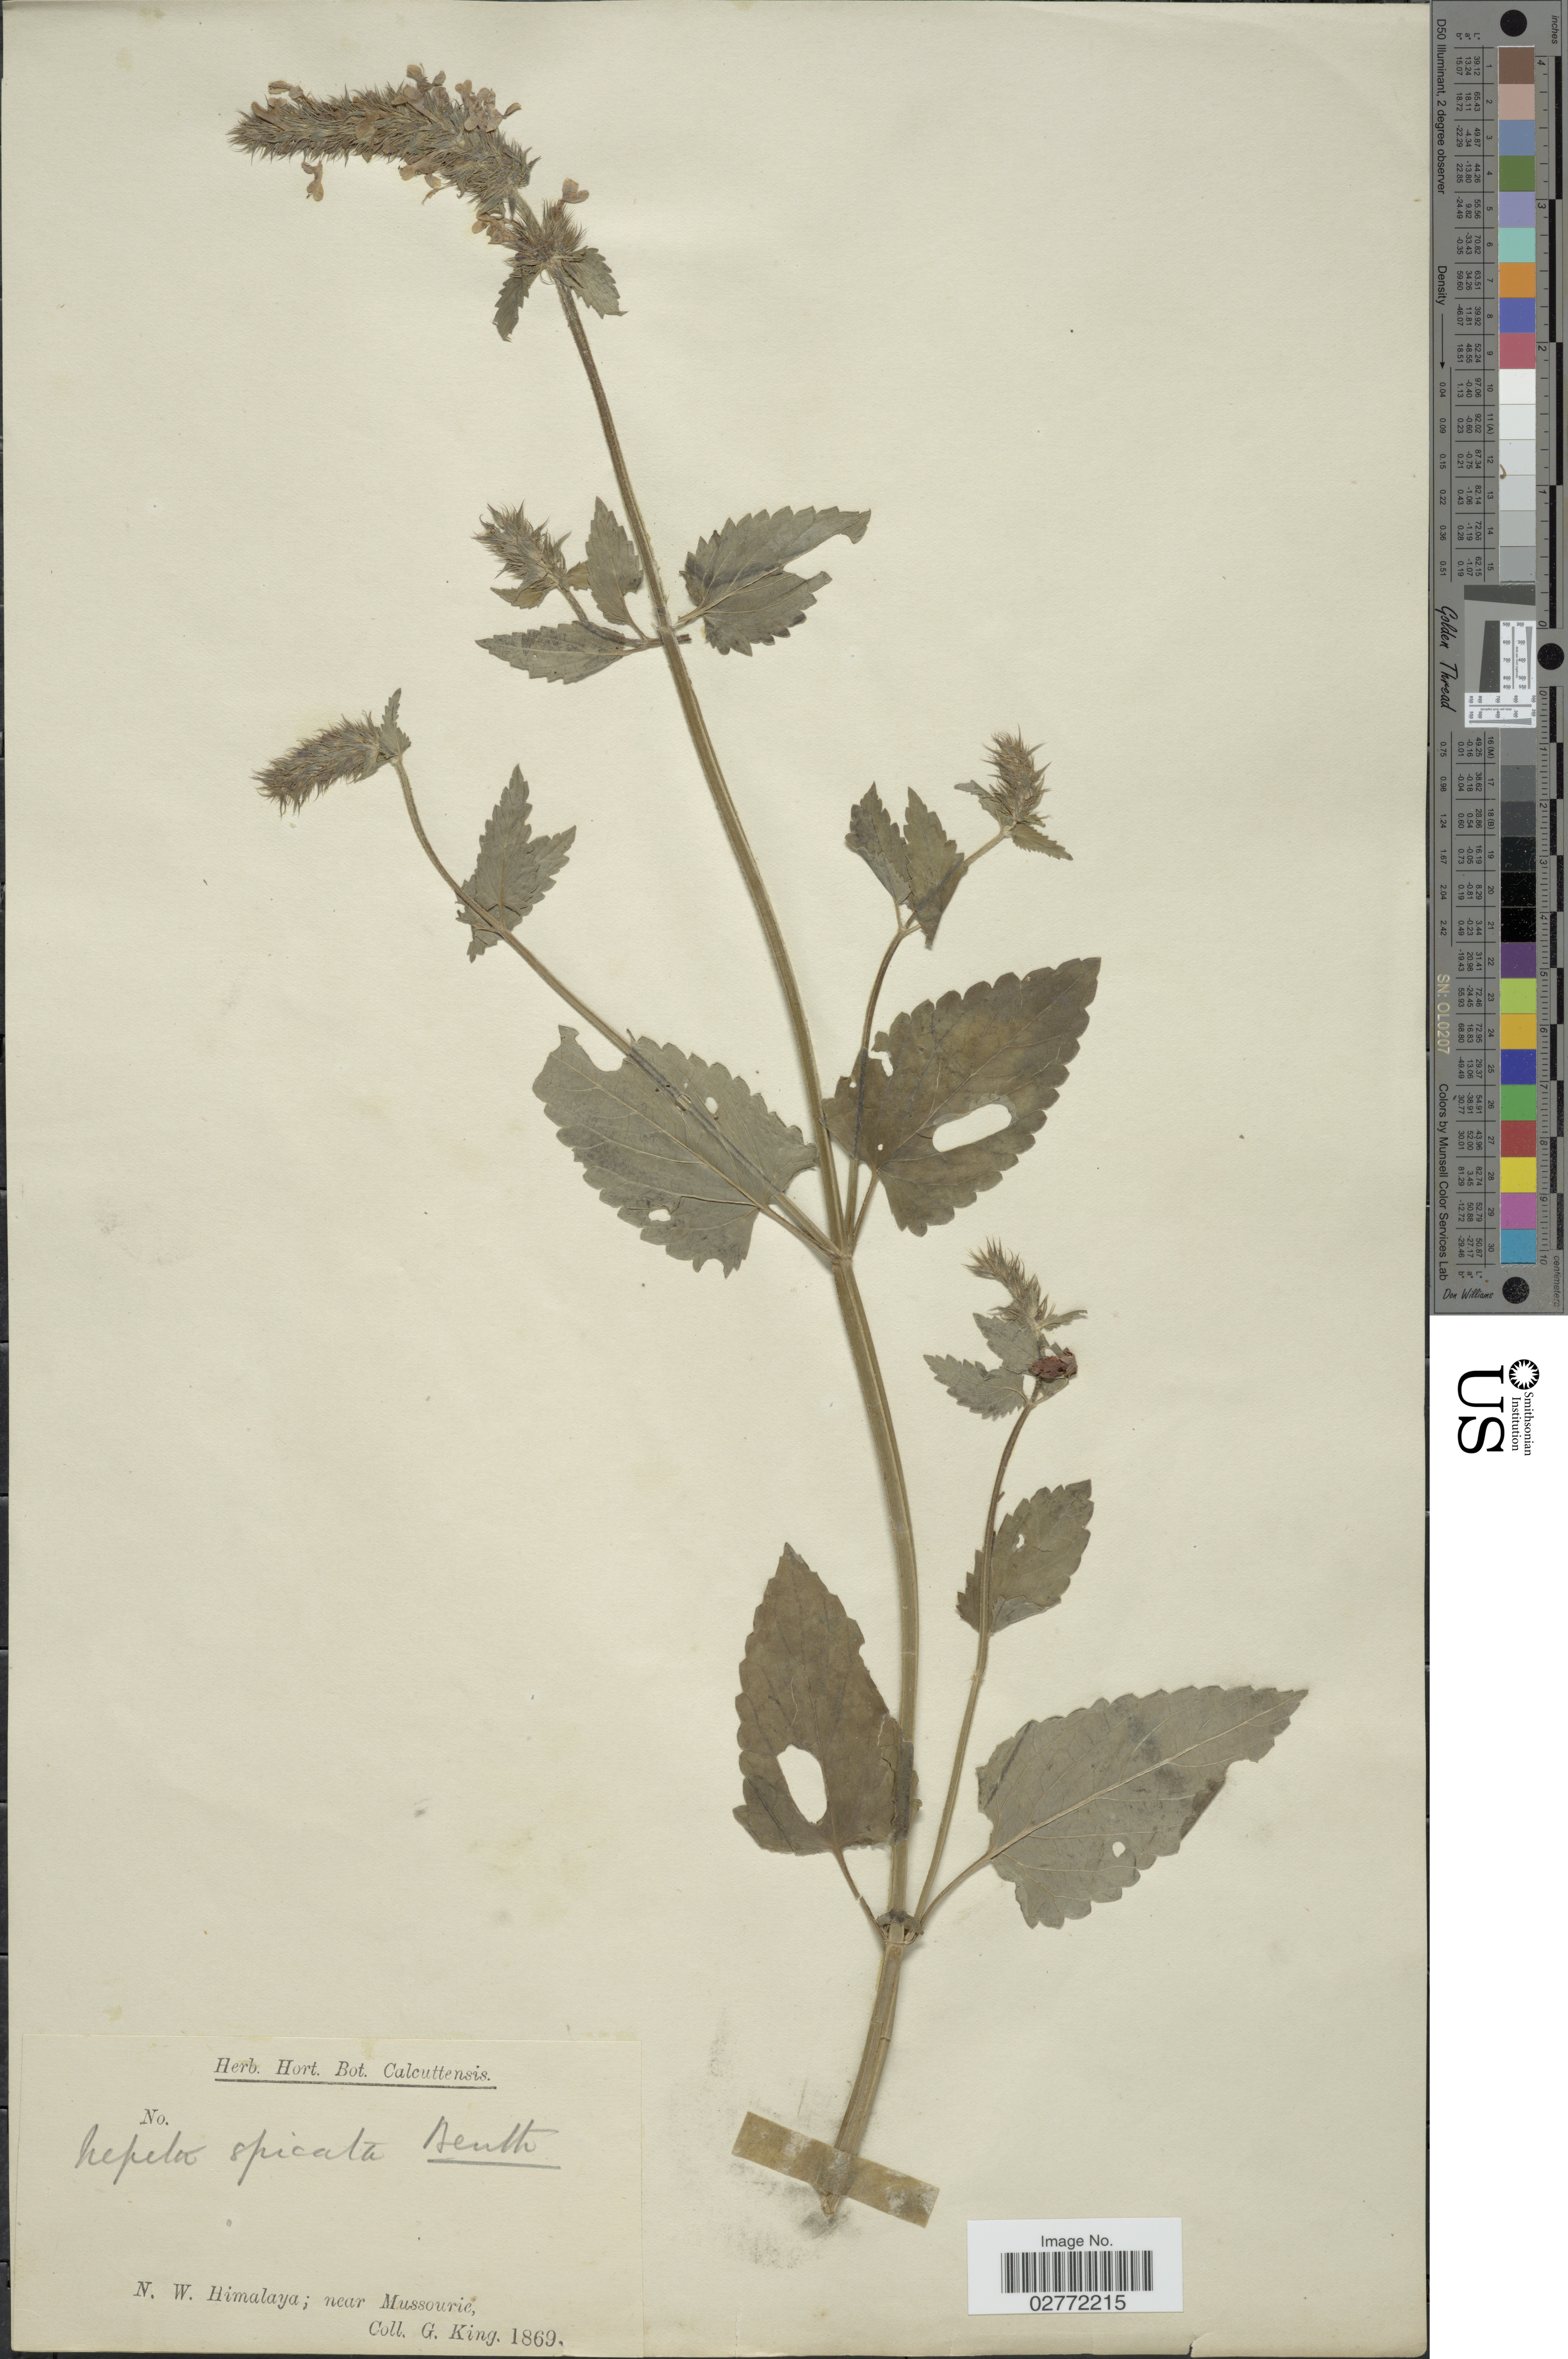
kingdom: Plantae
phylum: Tracheophyta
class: Magnoliopsida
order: Lamiales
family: Lamiaceae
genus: Nepeta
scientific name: Nepeta spicata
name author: Benth.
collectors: G. King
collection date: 1869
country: India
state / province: Uttarakhand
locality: N.W. Himalaya, near Mussourie.